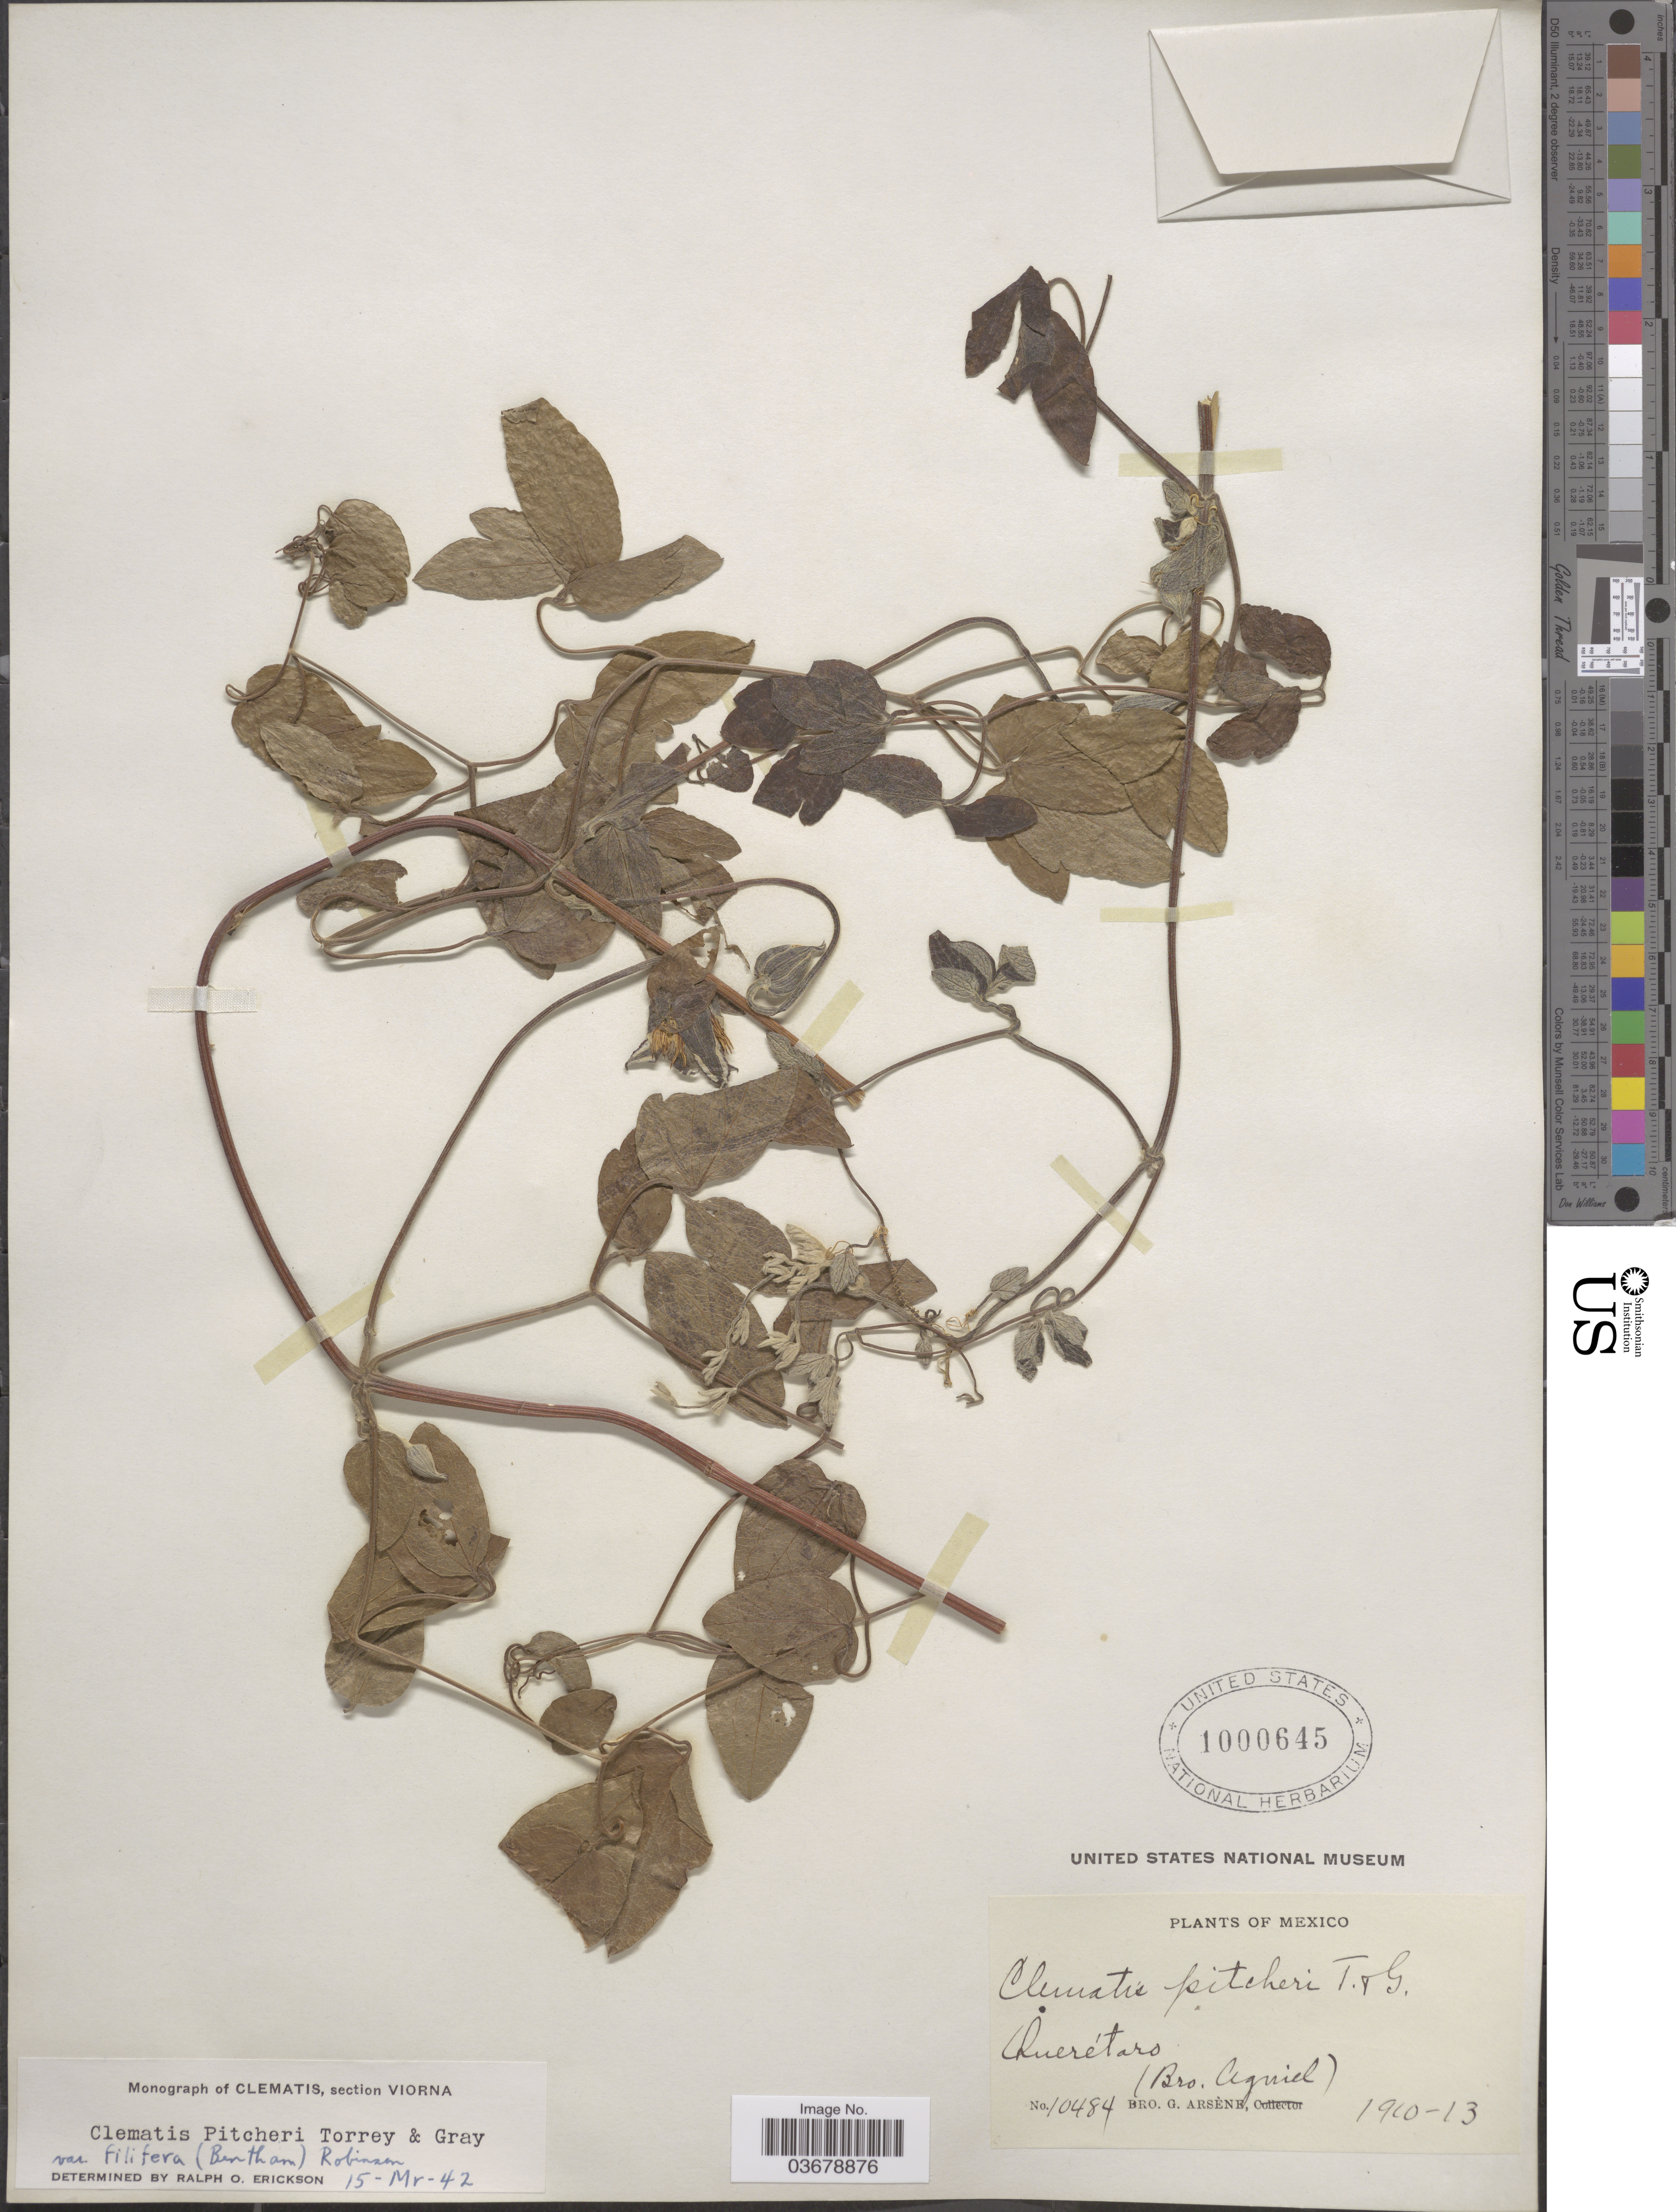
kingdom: Plantae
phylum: Tracheophyta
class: Magnoliopsida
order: Ranunculales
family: Ranunculaceae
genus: Clematis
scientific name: Clematis pitcheri var. filifera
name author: (Benth.) B.L. Rob.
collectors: Bro. G. Arsène & Bro. Agniel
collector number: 10484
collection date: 1910/1913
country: Mexico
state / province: Querétaro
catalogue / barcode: US 1000645